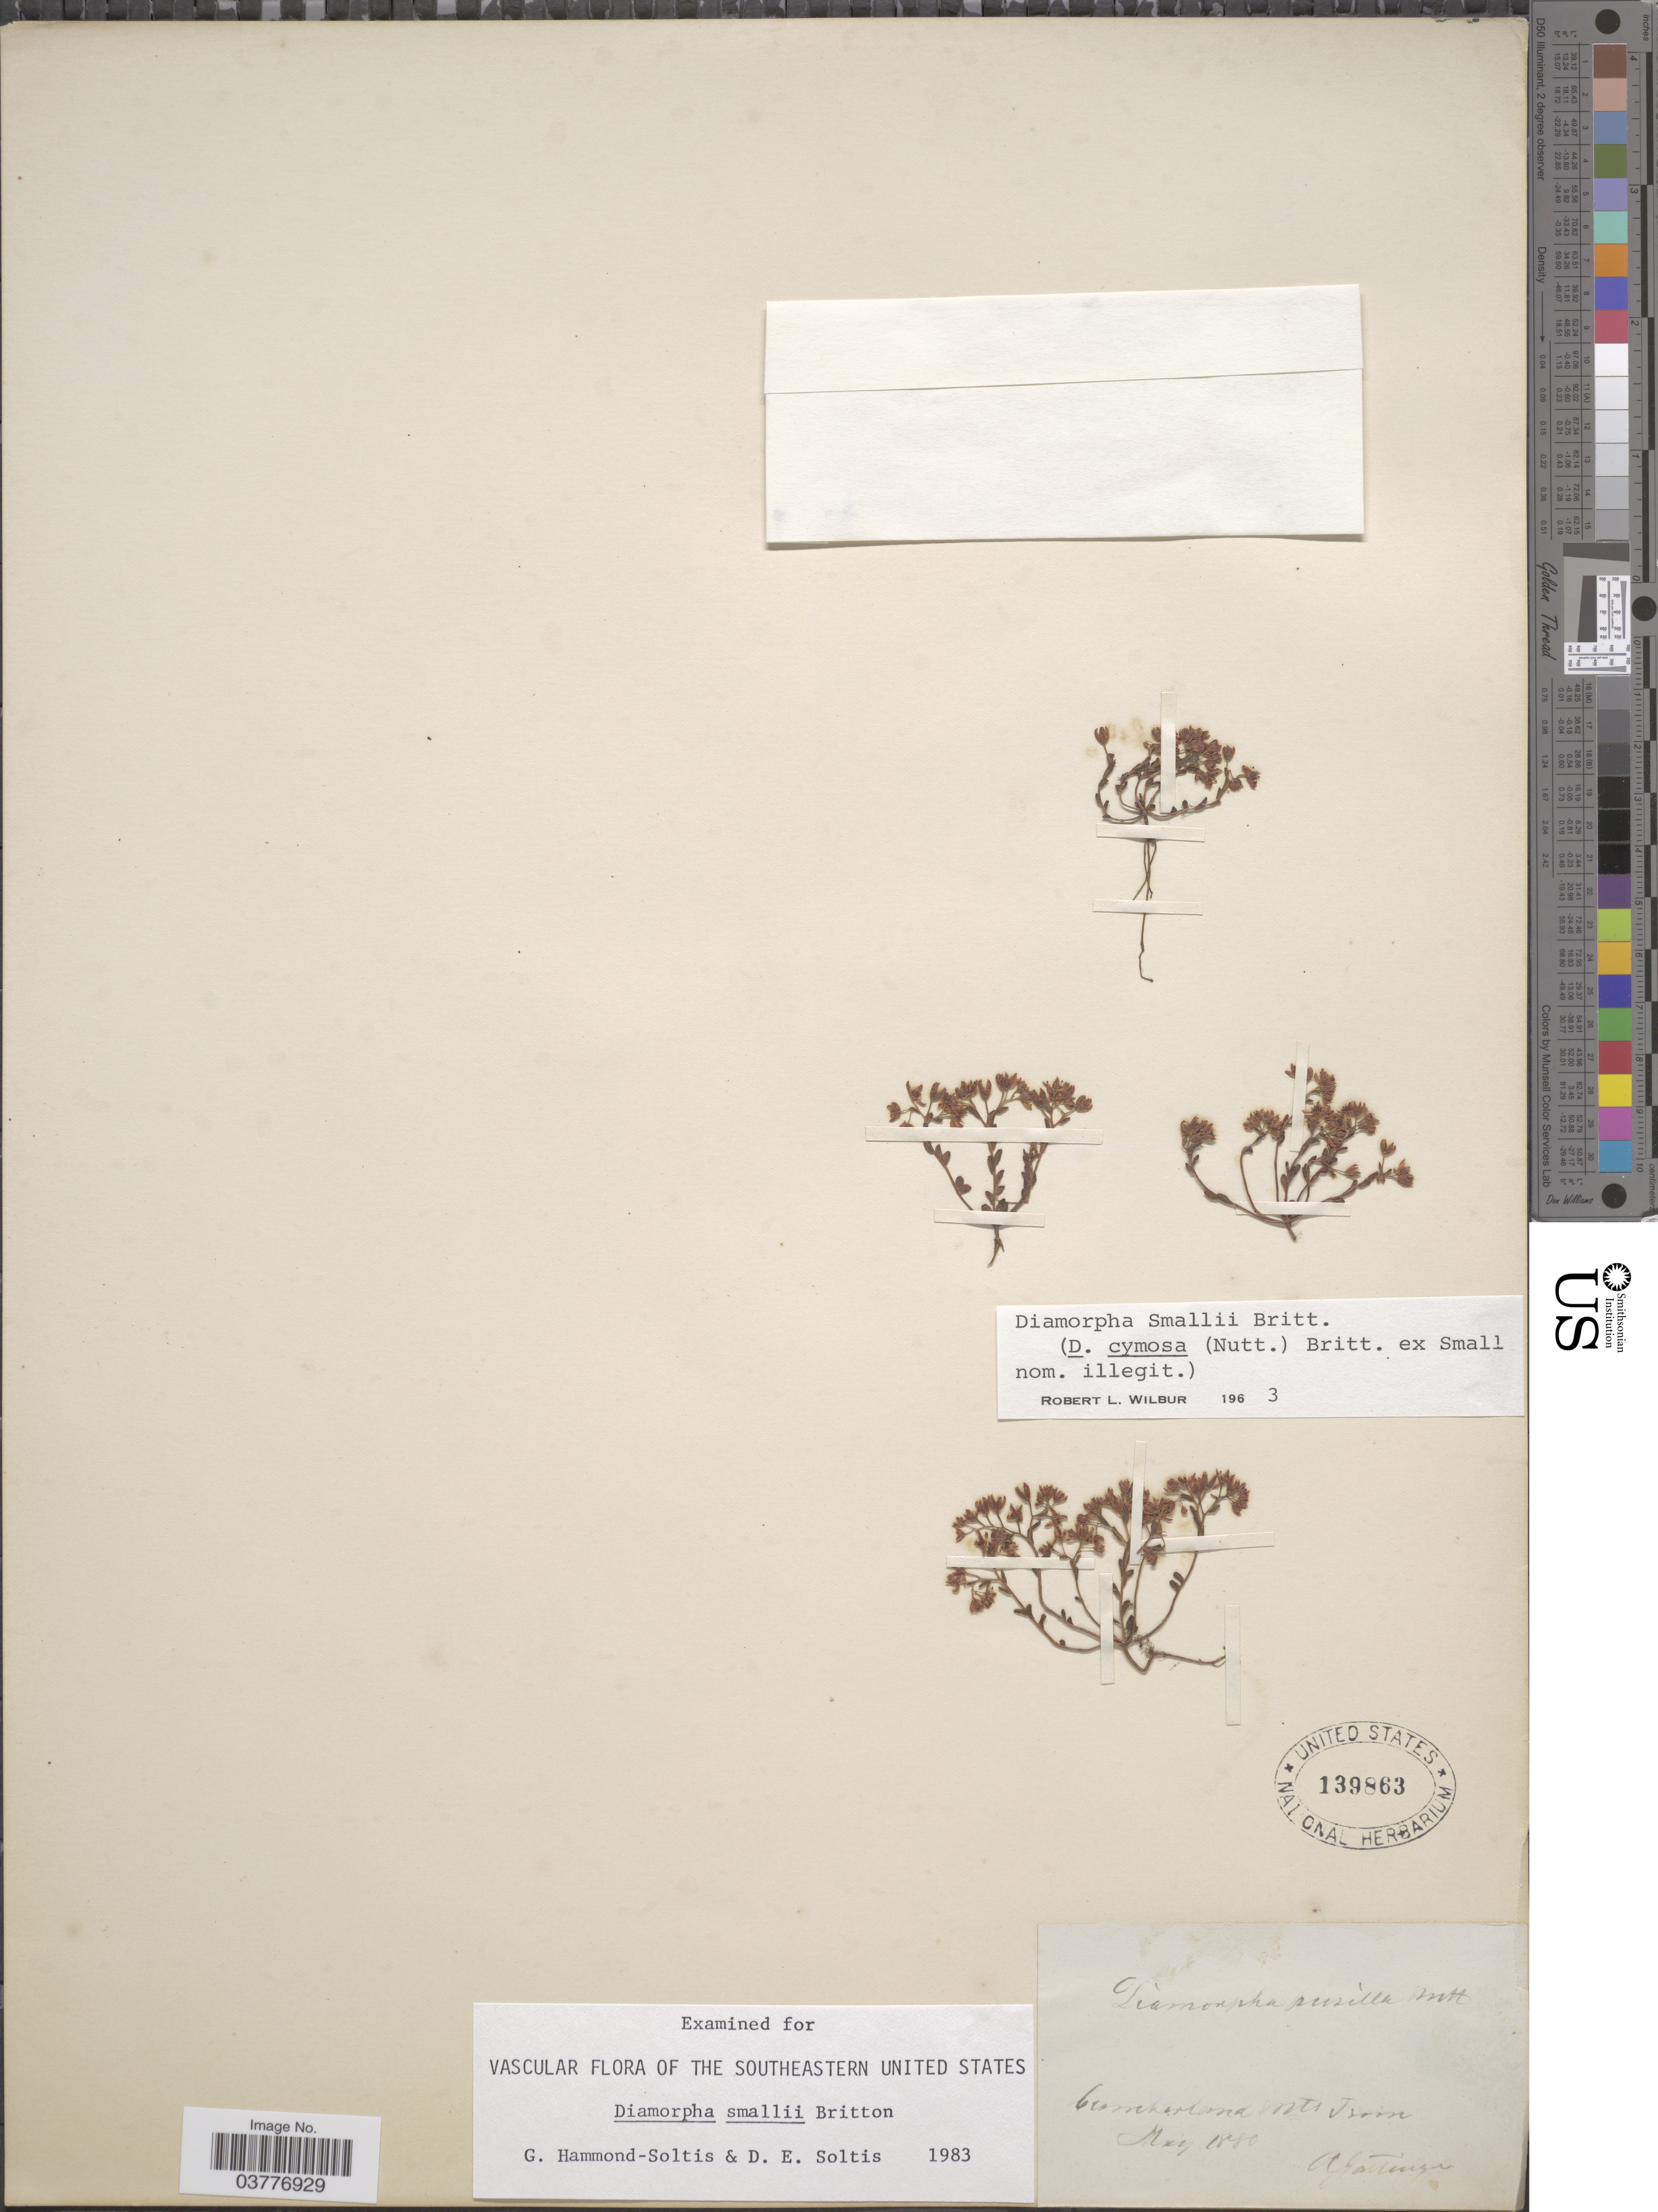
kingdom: Plantae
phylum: Tracheophyta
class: Magnoliopsida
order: Saxifragales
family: Crassulaceae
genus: Sedum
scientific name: Sedum smallii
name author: (Britton) H.E. Ahles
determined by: Strong, Mark T., (BOT), Smithsonian Institution - National Museum of Natural History (UNITED STATES)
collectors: A. Gattinger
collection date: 1880-05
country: United States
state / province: Tennessee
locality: Cumberland Mts.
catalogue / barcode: US 139863